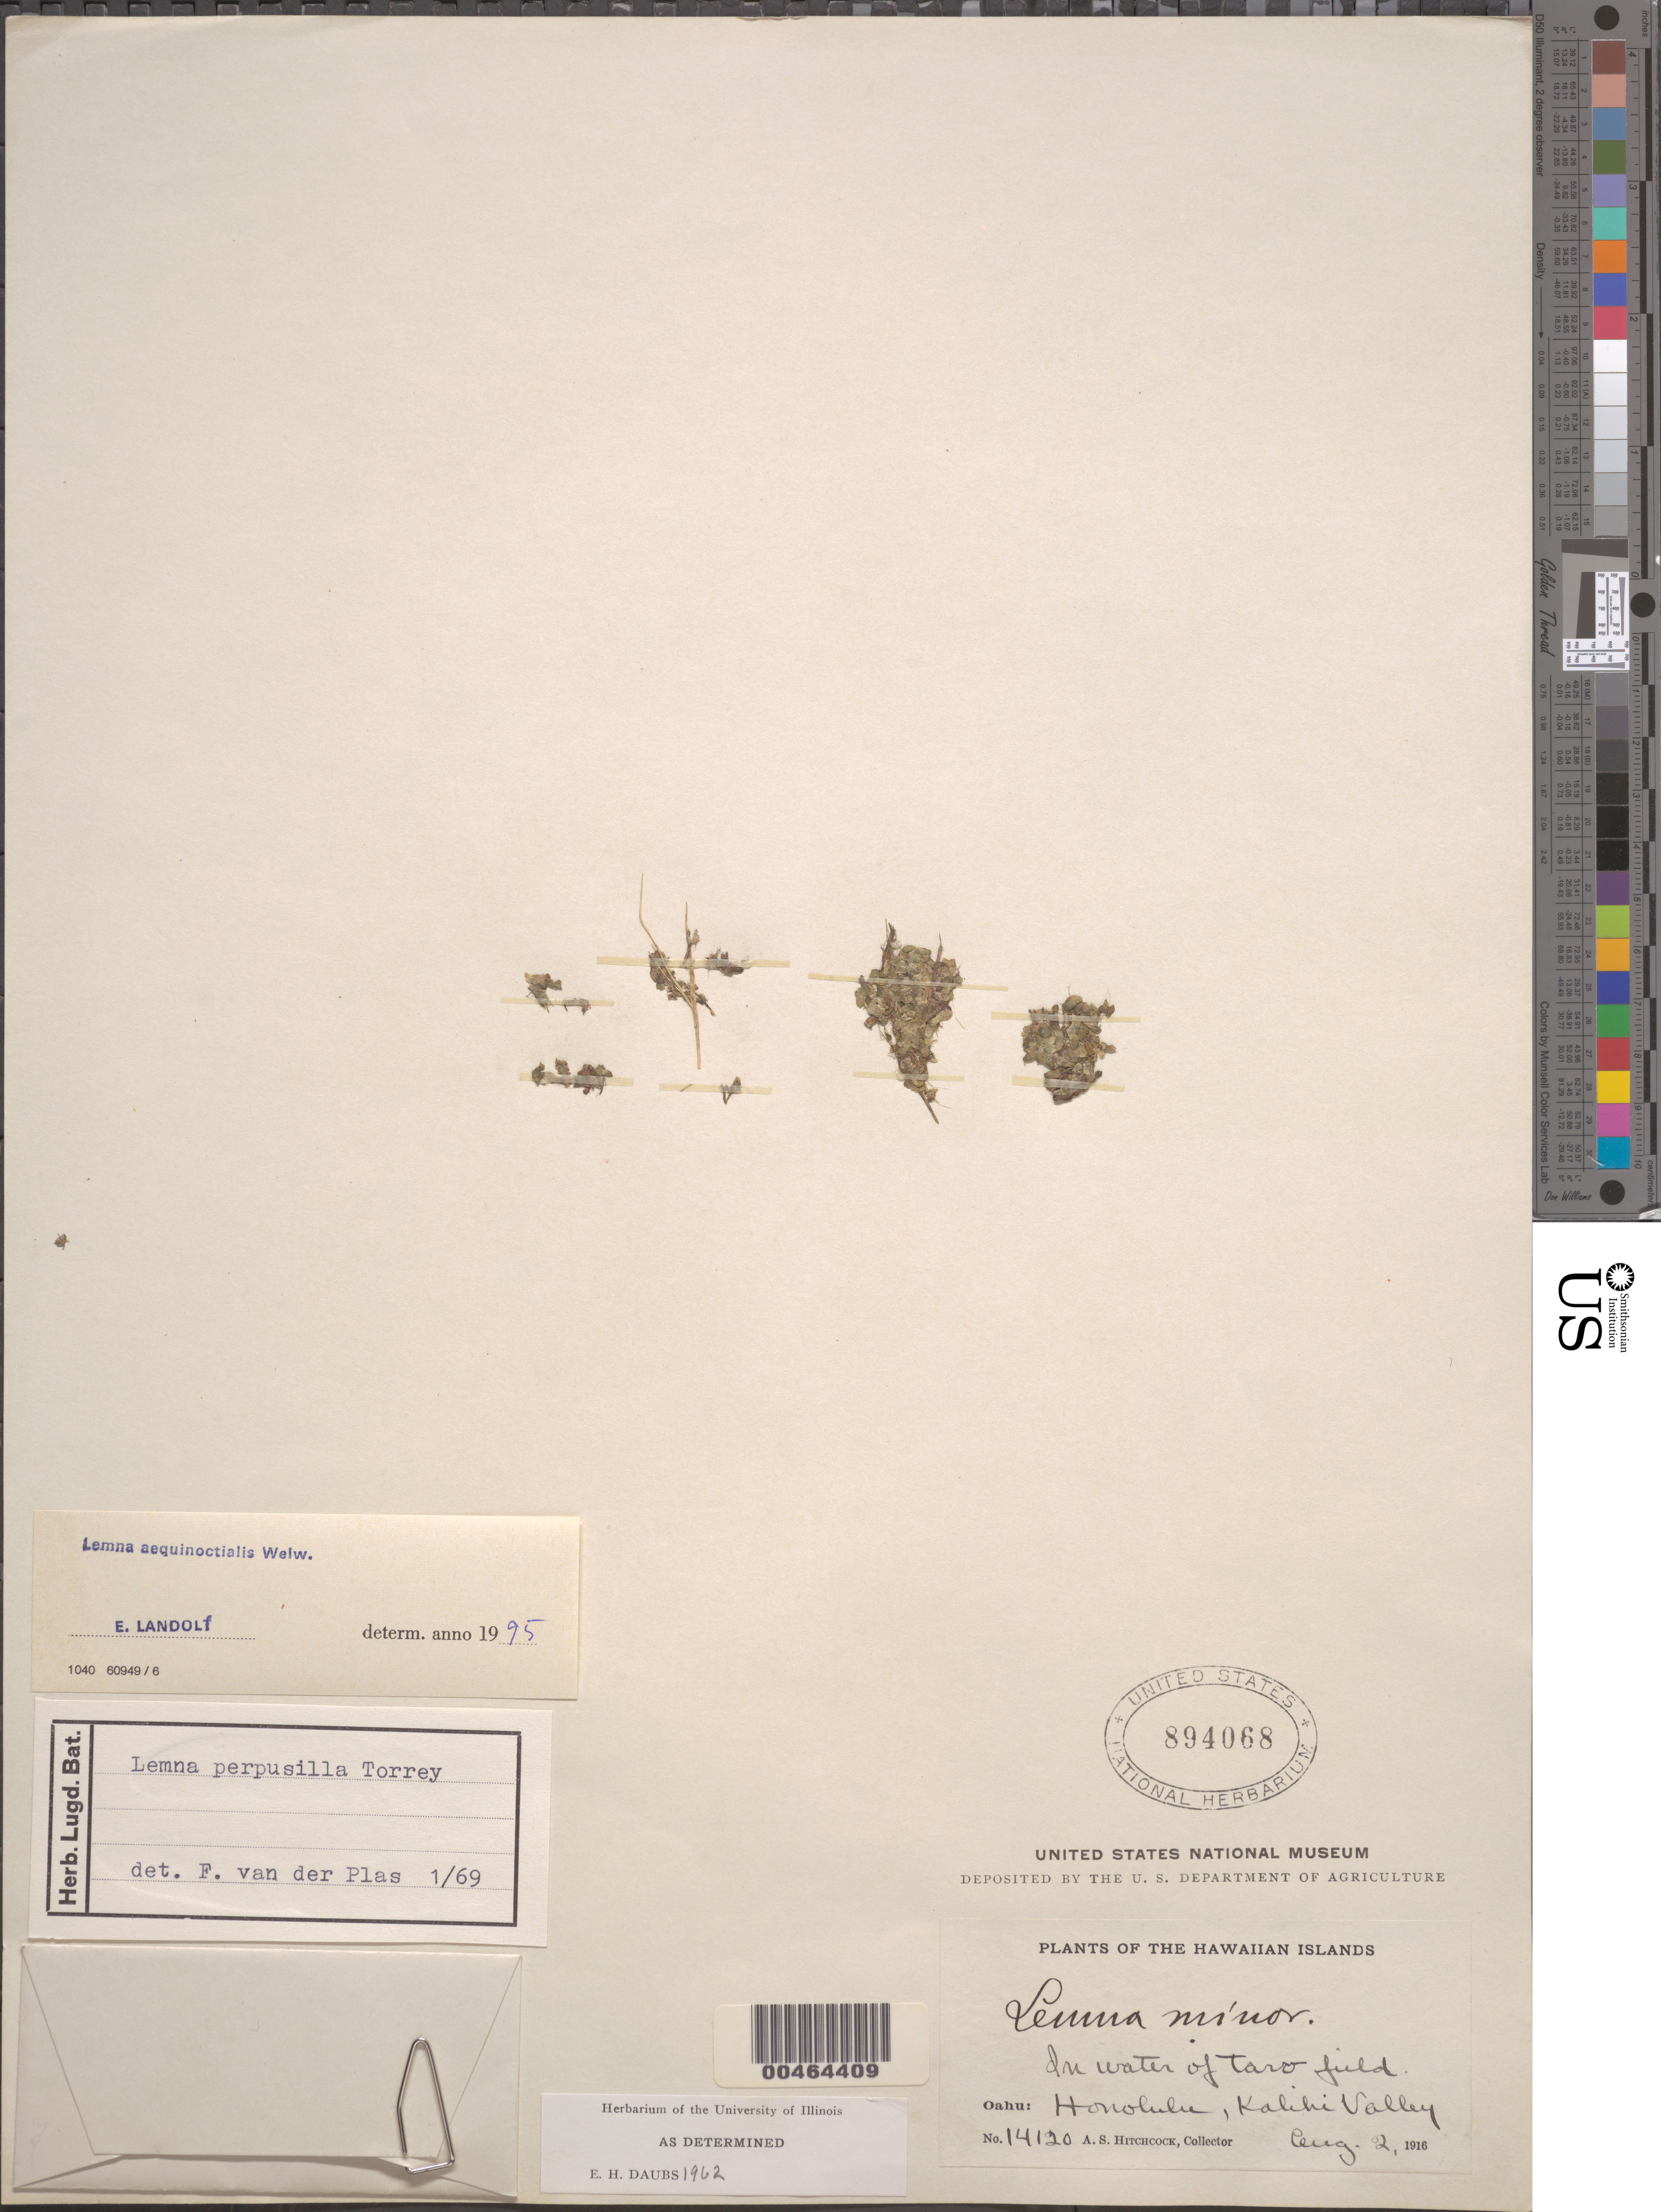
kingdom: Plantae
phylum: Tracheophyta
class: Liliopsida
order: Alismatales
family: Araceae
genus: Lemna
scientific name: Lemna aequinoctialis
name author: Welw.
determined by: Landolt, E.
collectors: A. S. Hitchcock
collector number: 14120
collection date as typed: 2 Aug 1916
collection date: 1916-08-02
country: United States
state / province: Hawaii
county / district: Honolulu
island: Oahu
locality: Honolulu, Kalihi Valley.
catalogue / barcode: US 894068